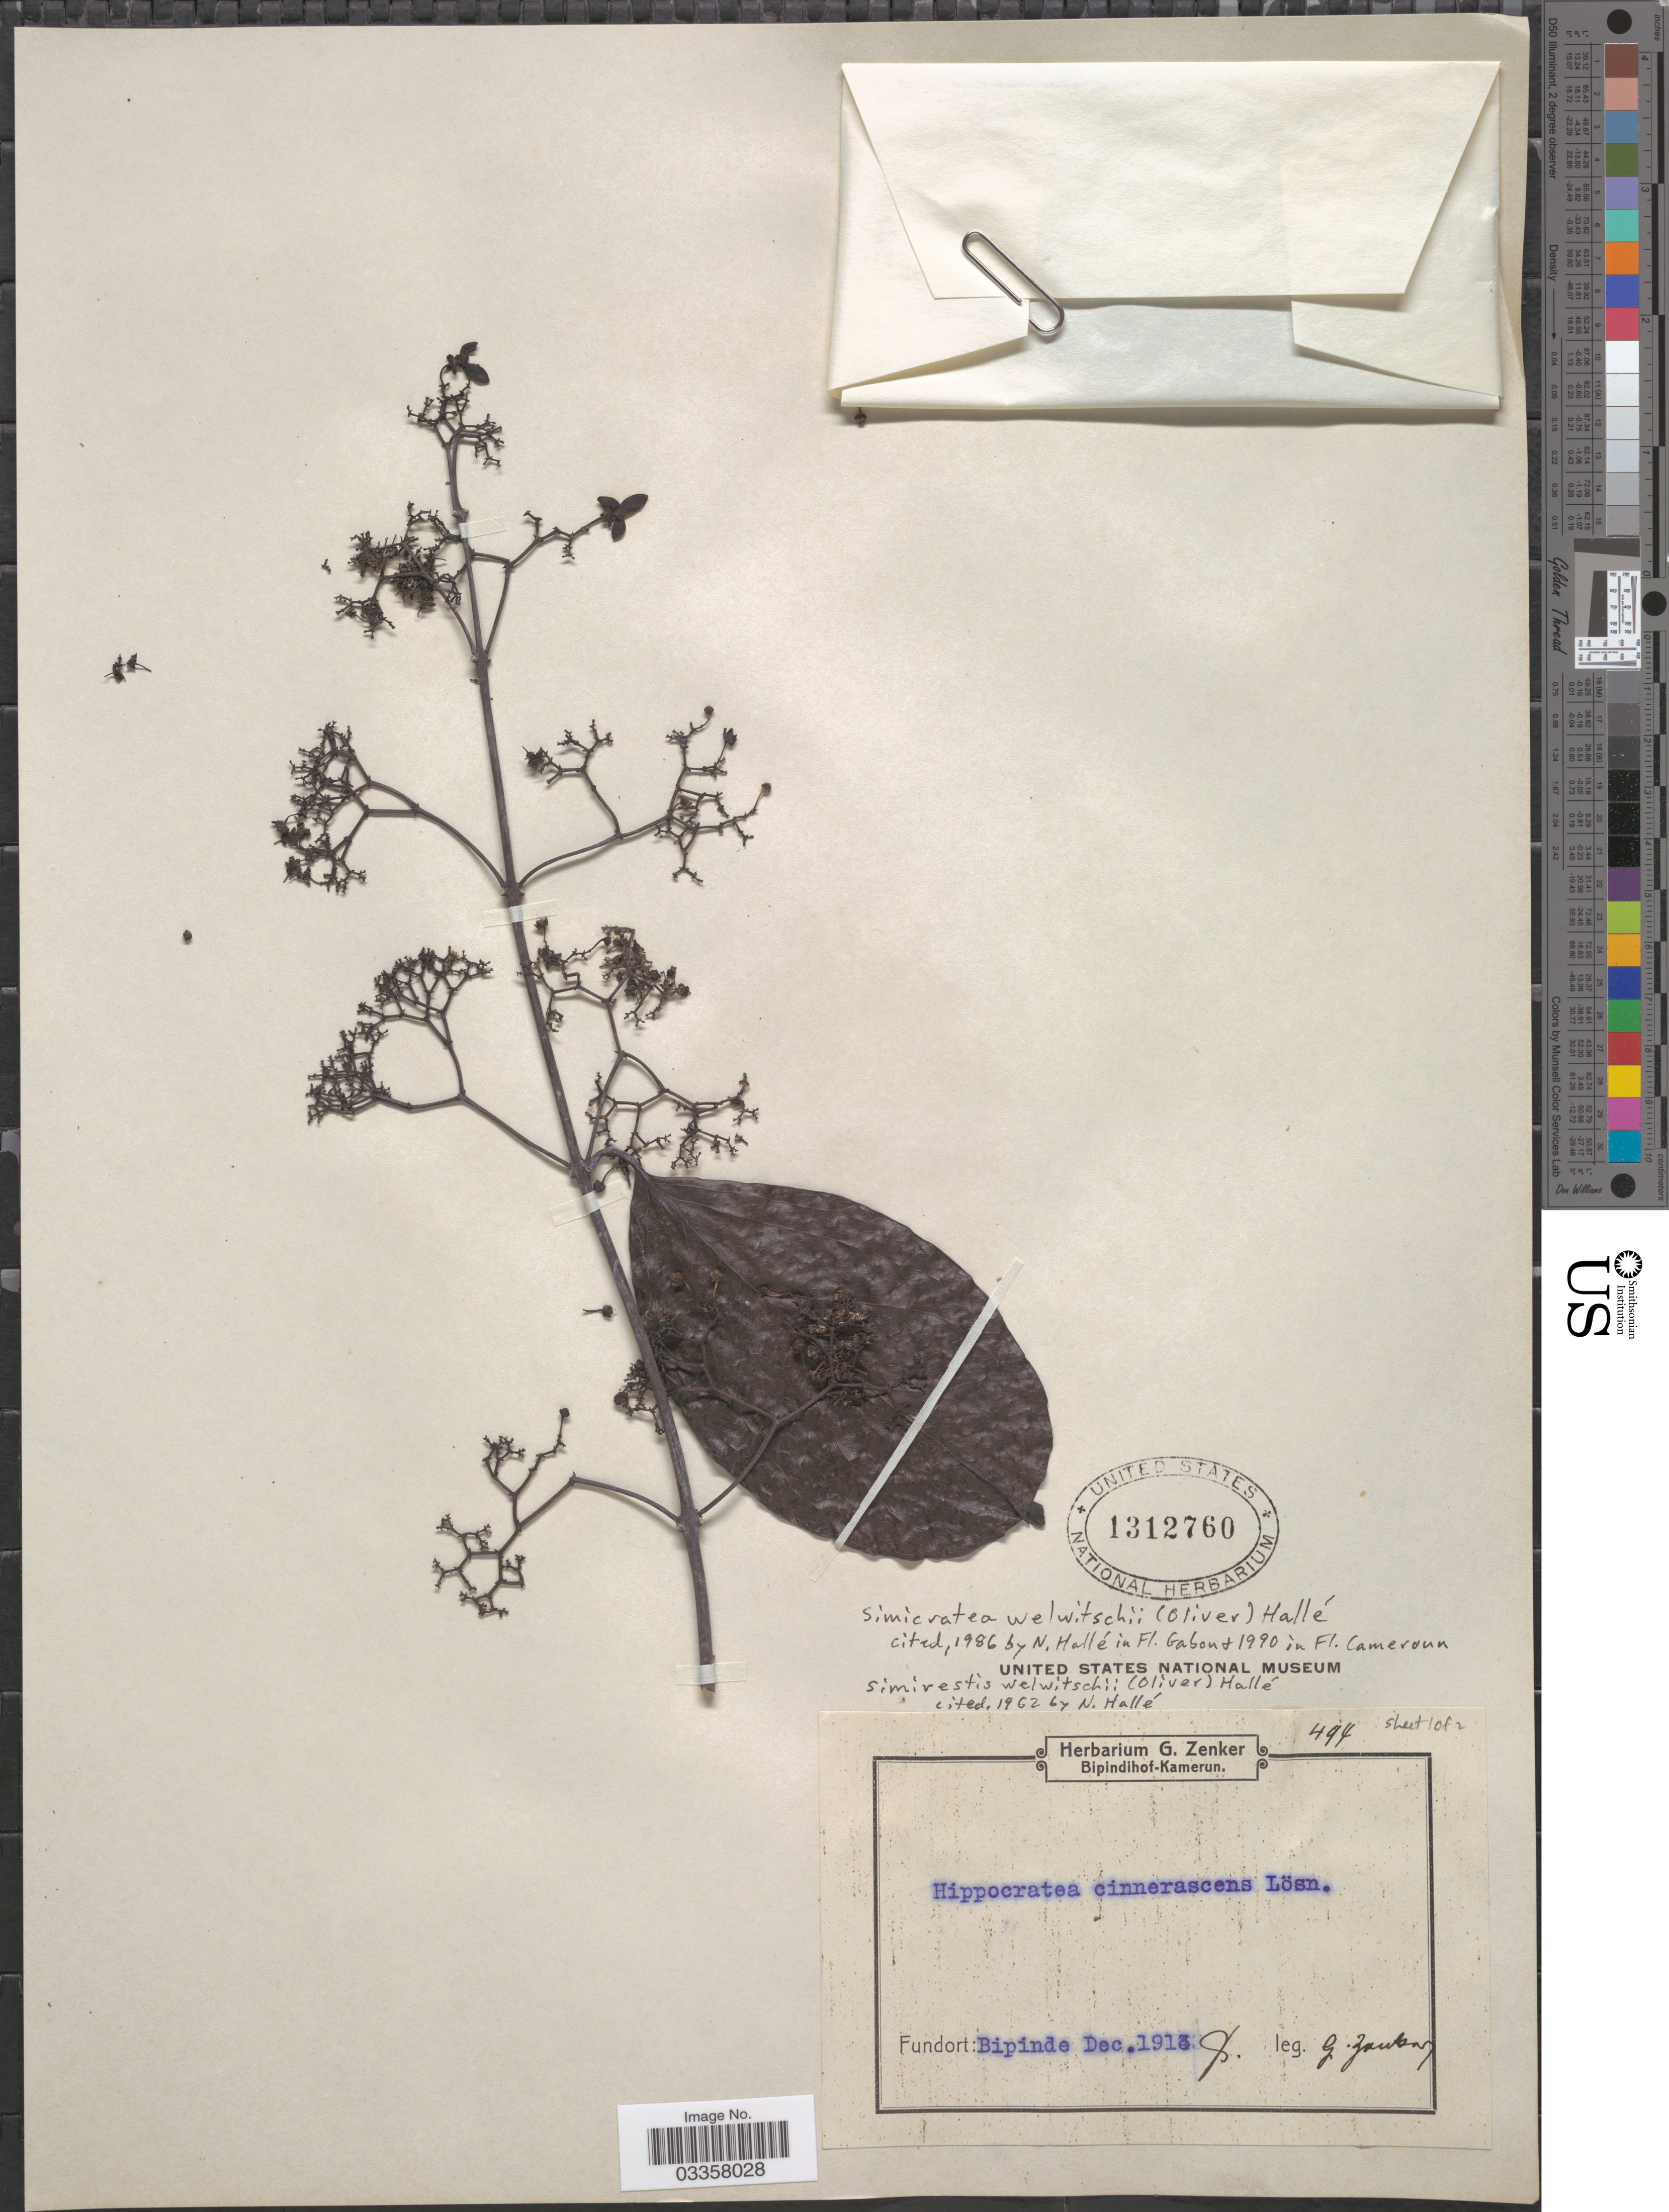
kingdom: Plantae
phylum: Tracheophyta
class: Magnoliopsida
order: Celastrales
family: Celastraceae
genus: Simicratea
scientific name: Simicratea welwitschii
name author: (Oliv.) N. Hallé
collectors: G. A. Zenker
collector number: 494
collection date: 1913-12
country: Cameroon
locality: Bipinde.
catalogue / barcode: US 1312760